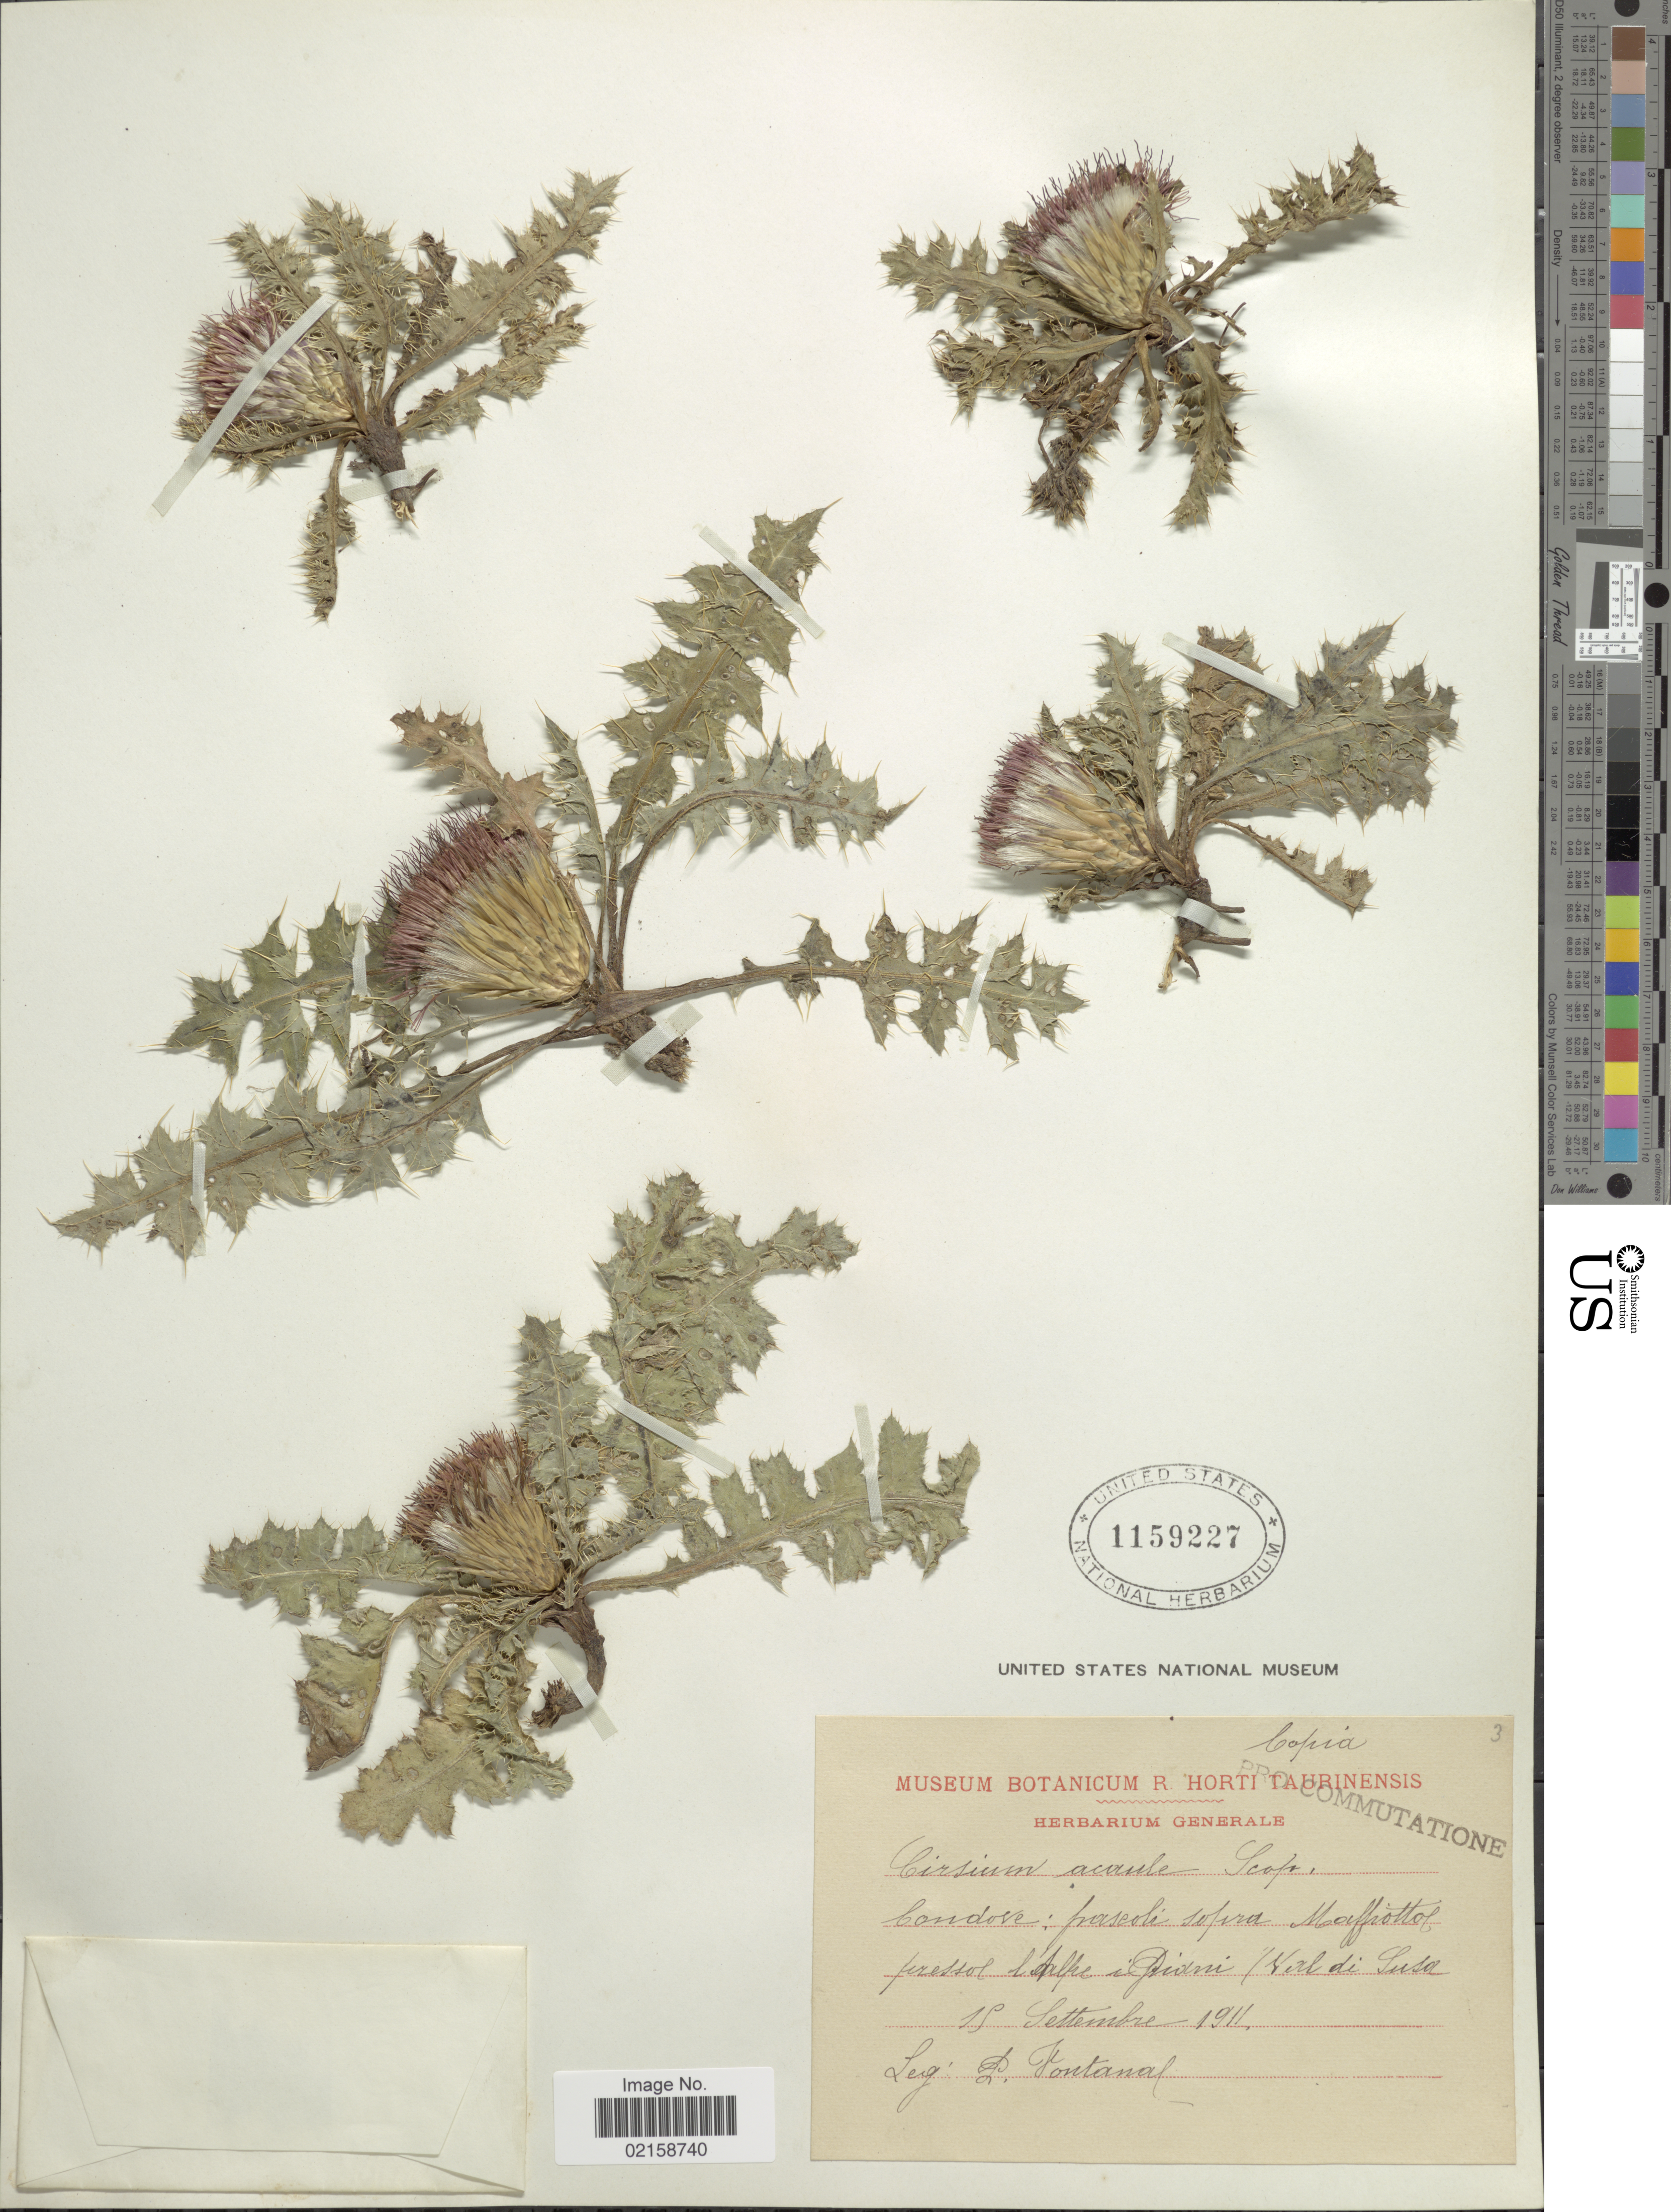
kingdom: Plantae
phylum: Tracheophyta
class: Magnoliopsida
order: Asterales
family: Asteraceae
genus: Cirsium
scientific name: Cirsium acaule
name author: (L.) Scop.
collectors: A. P. Fontana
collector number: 3*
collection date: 1911-09-15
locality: Condove: prascoli sofira Maffiottof pressol lefalpe i Pivirni 'l Nal de Susa. [interpreted]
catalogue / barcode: US 1159227